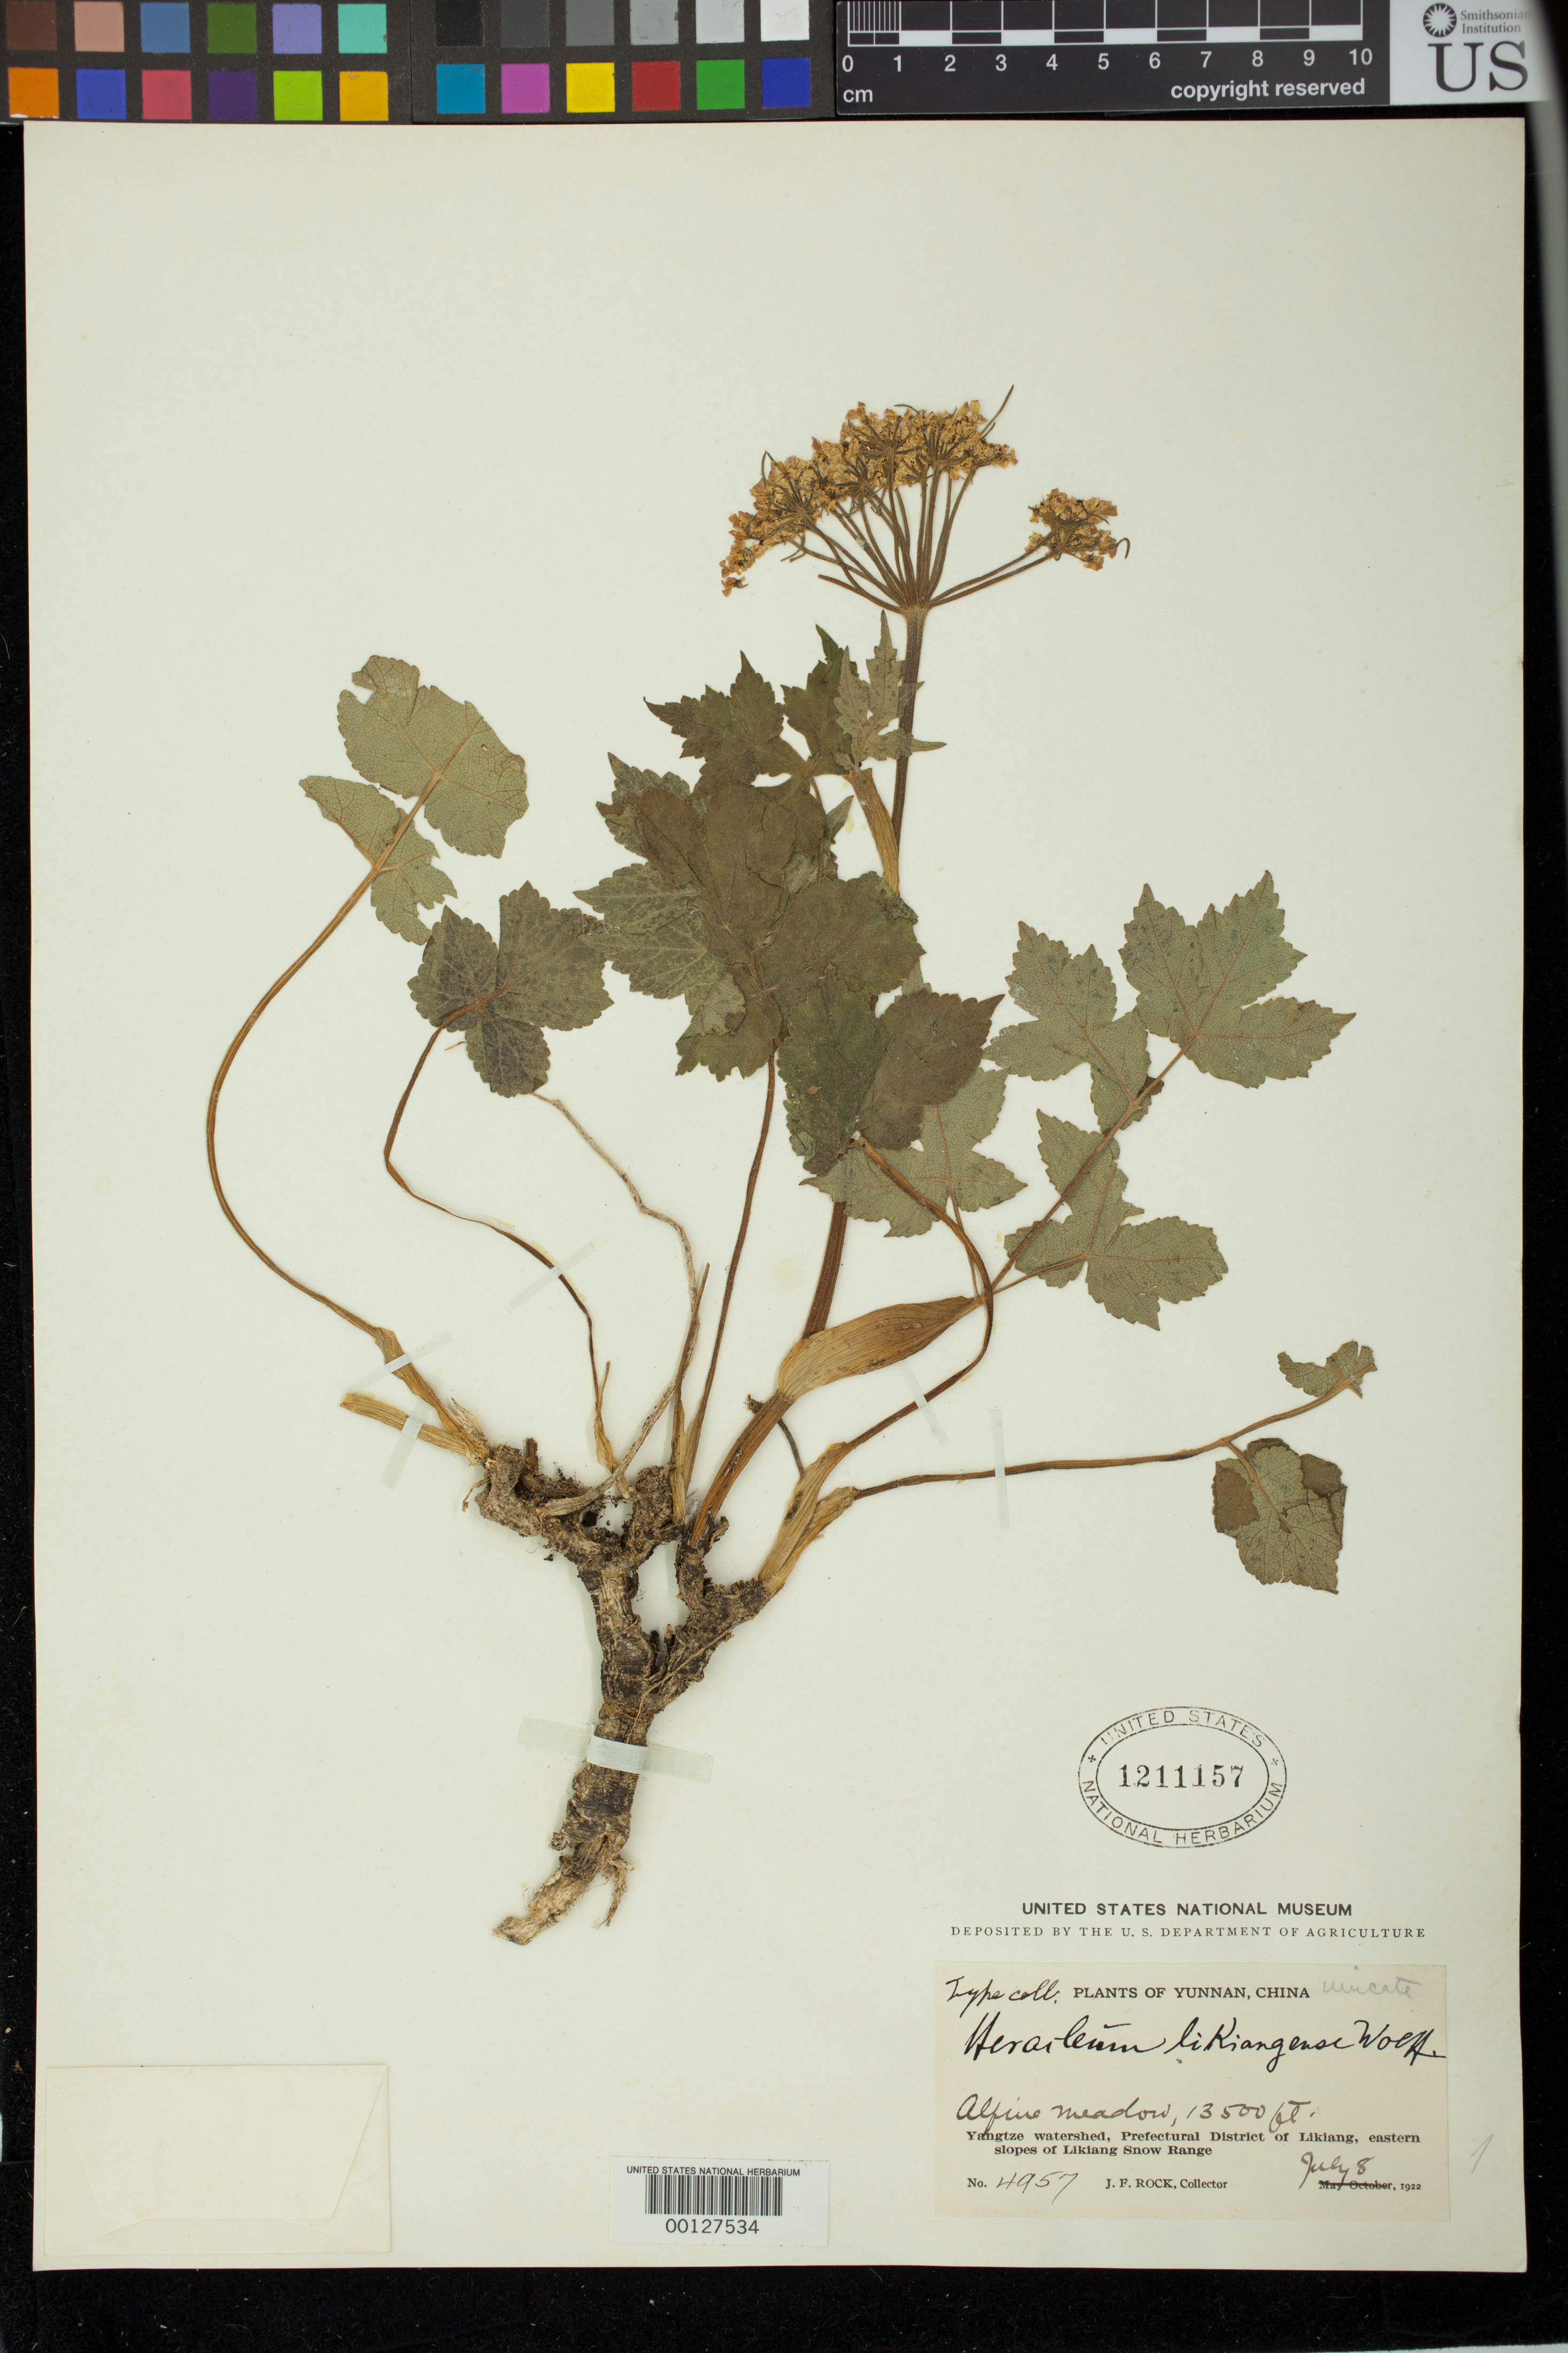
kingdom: Plantae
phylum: Tracheophyta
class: Magnoliopsida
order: Apiales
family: Apiaceae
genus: Heracleum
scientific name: Heracleum likiangense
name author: H. Wolff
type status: Type Collection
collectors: J. F. Rock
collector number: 4957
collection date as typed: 08 Jul 1922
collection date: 1922-07-08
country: China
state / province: Yunnan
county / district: Likiang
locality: Yangtze watershed,eastern slopes of Likiang snow range.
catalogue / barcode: US 1211157